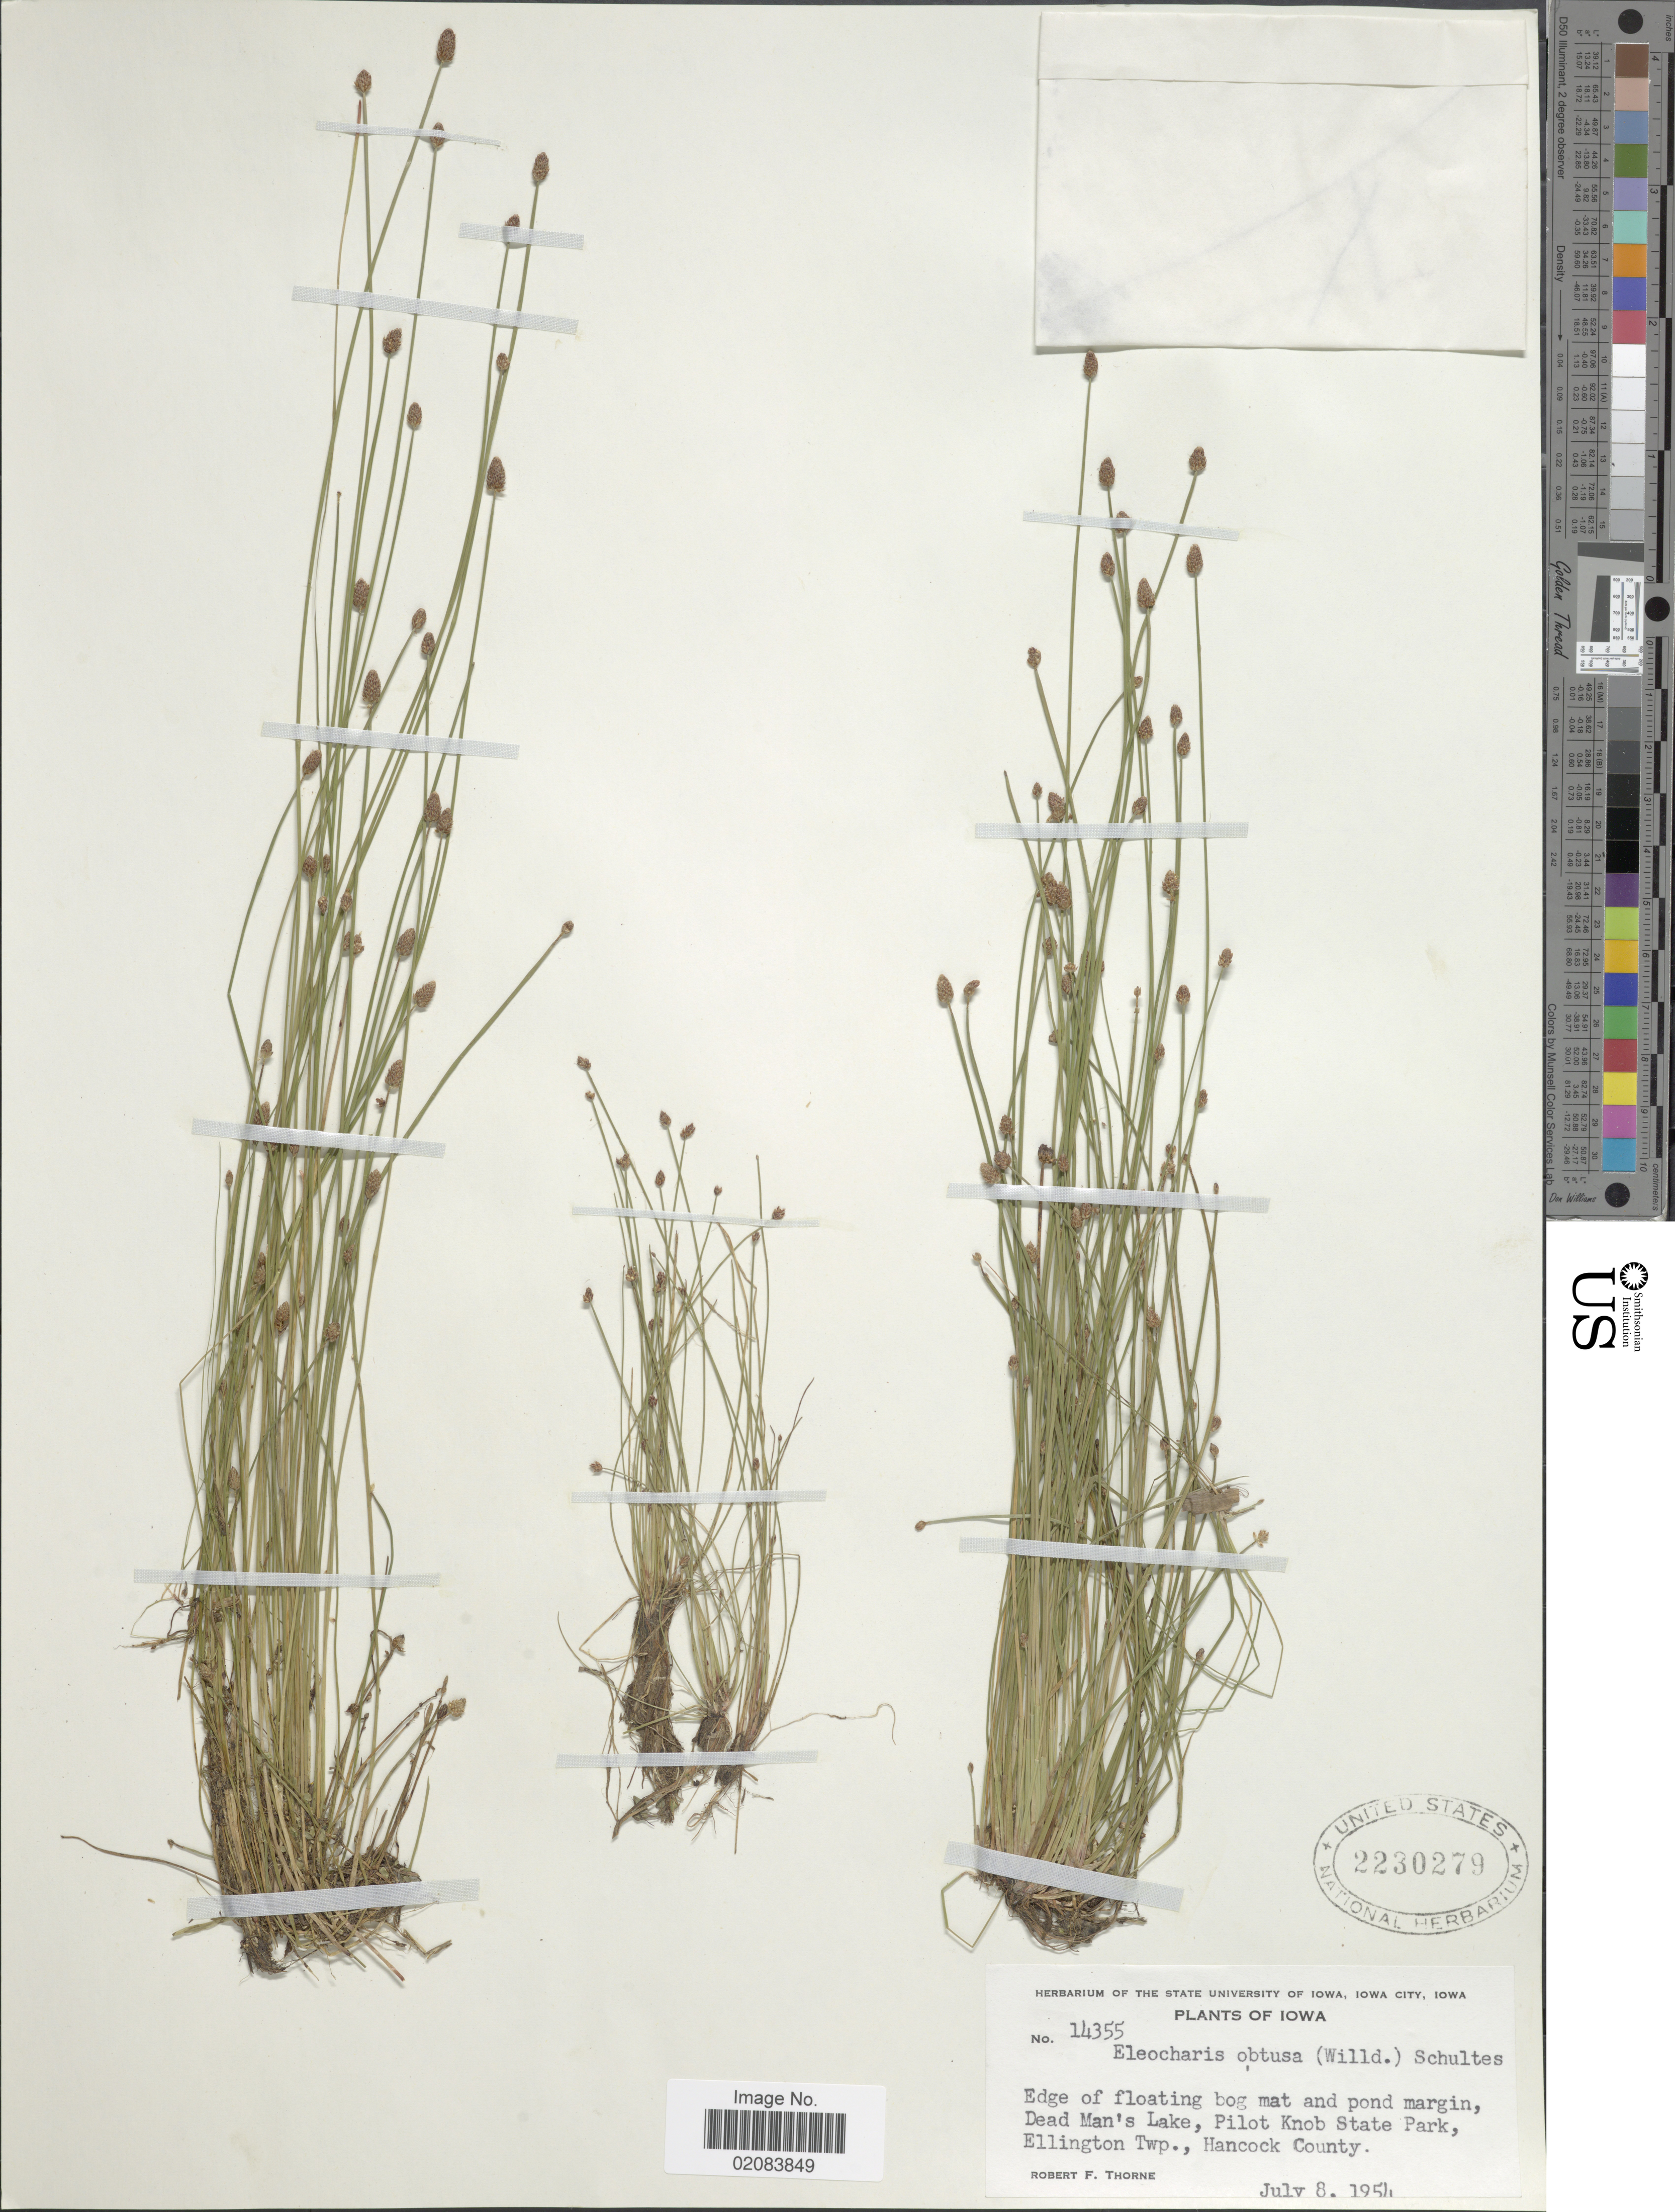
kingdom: Plantae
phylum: Tracheophyta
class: Liliopsida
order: Poales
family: Cyperaceae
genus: Eleocharis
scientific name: Eleocharis obtusa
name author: (Willd.) Schult.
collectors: R. F. Thorne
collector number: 14355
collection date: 1954-07-08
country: United States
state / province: Iowa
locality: Dead Man's Lake, Pilot Knob State Park, Ellington Twp., Hancock County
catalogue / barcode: US 2230279